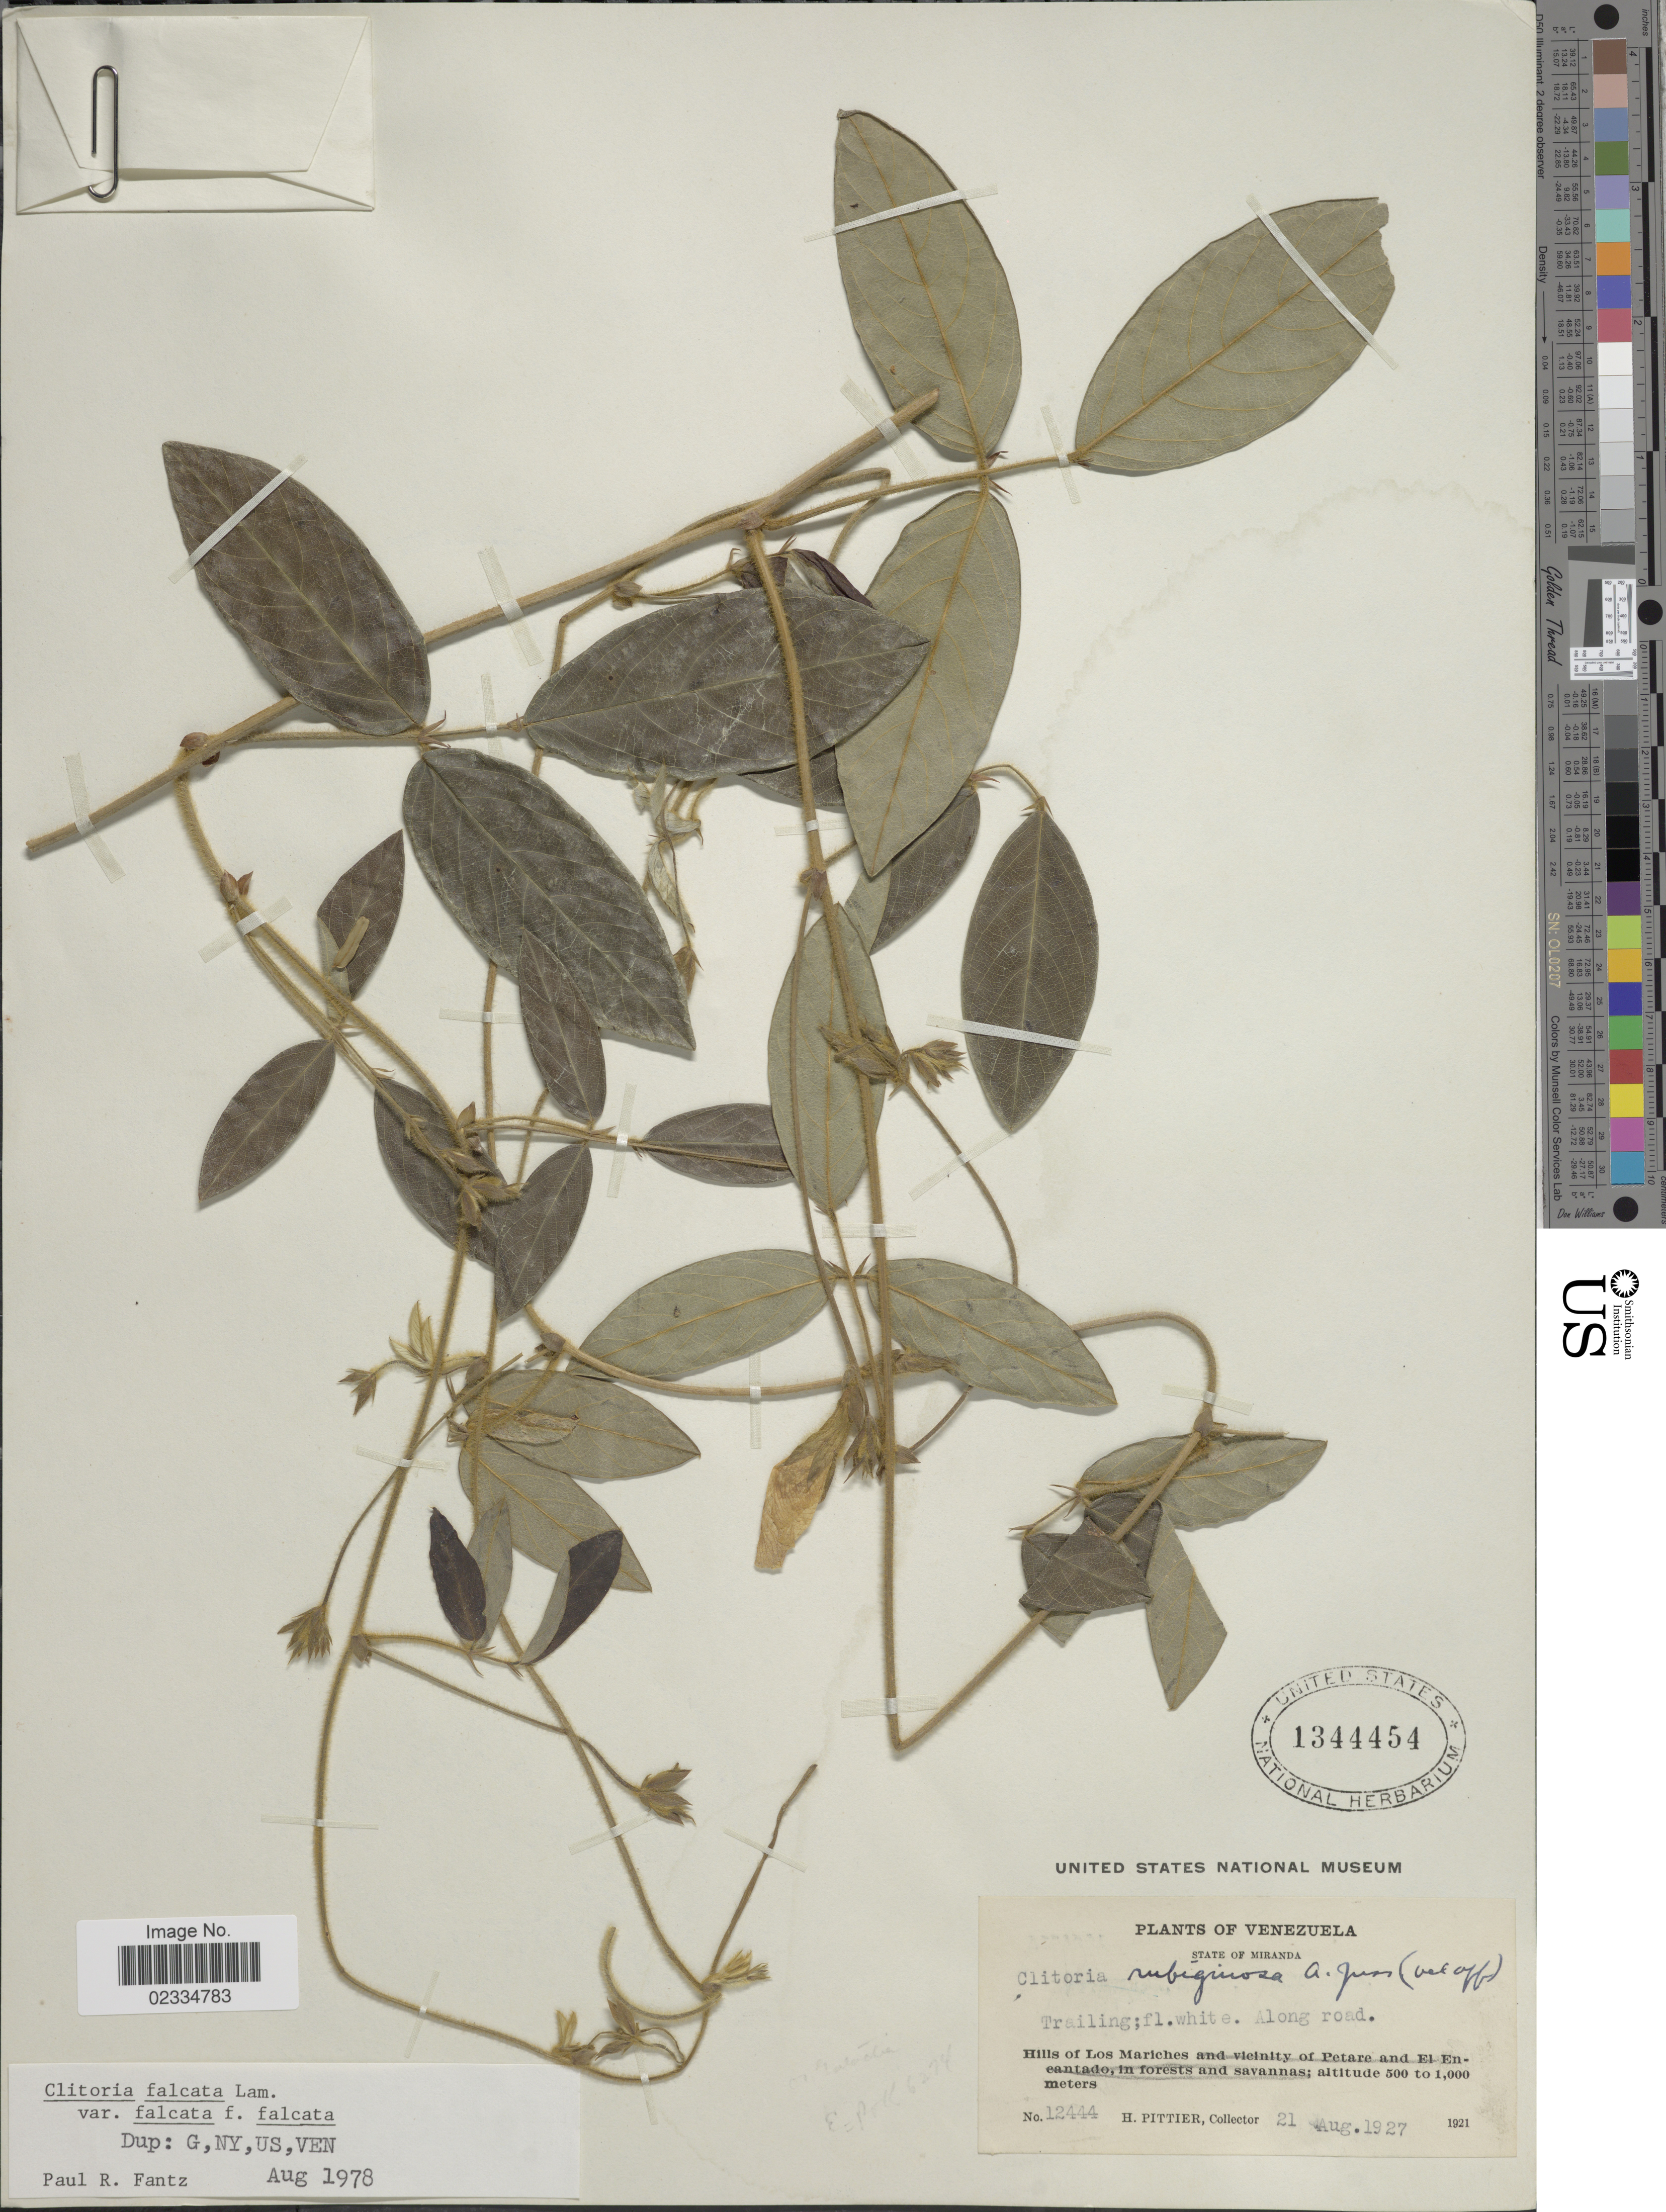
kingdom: Plantae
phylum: Tracheophyta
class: Magnoliopsida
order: Fabales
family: Fabaceae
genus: Clitoria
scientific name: Clitoria falcata var. falcata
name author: Lam.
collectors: H. F. Pittier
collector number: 12444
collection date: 1927-08-21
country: Venezuela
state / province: Miranda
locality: Hills of Los Mariches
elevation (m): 500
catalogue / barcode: US 1344454